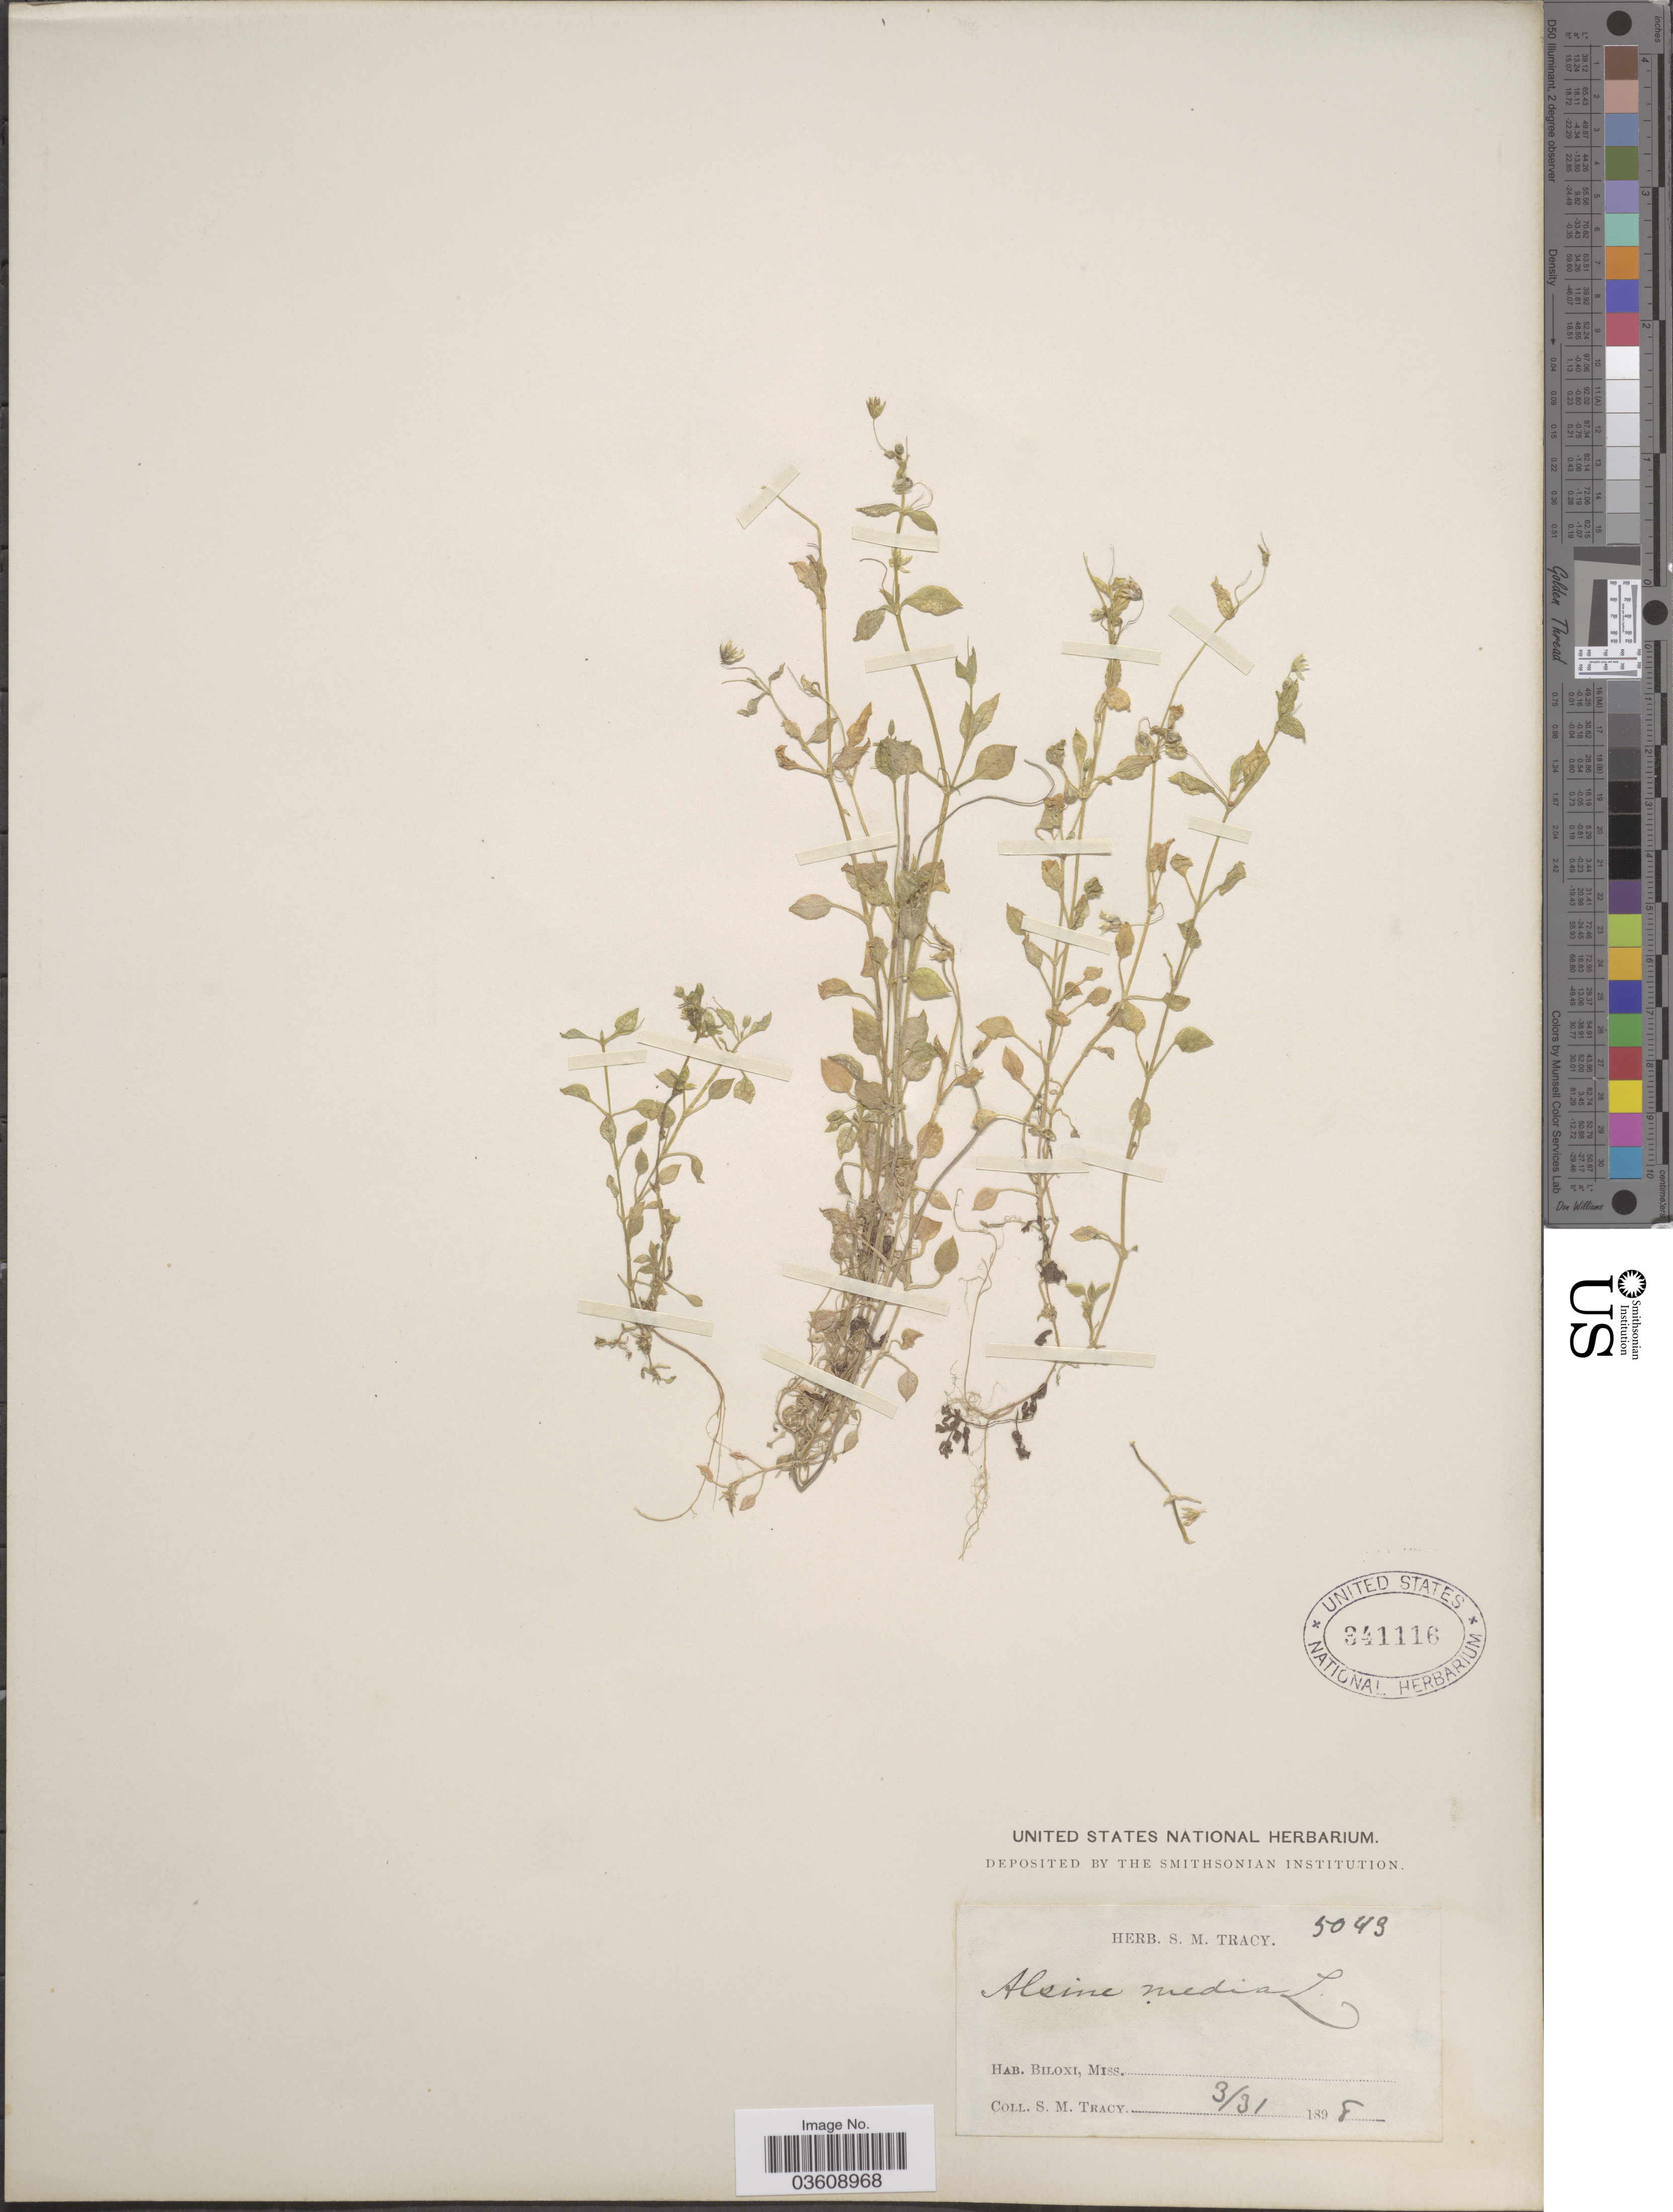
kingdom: Plantae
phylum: Tracheophyta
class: Magnoliopsida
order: Caryophyllales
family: Caryophyllaceae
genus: Stellaria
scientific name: Stellaria media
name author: (L.) Vill.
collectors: S. M. Tracy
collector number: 5043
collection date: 1898-03-31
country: United States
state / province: Mississippi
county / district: Harrison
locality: Biloxi.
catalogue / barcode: US 341116